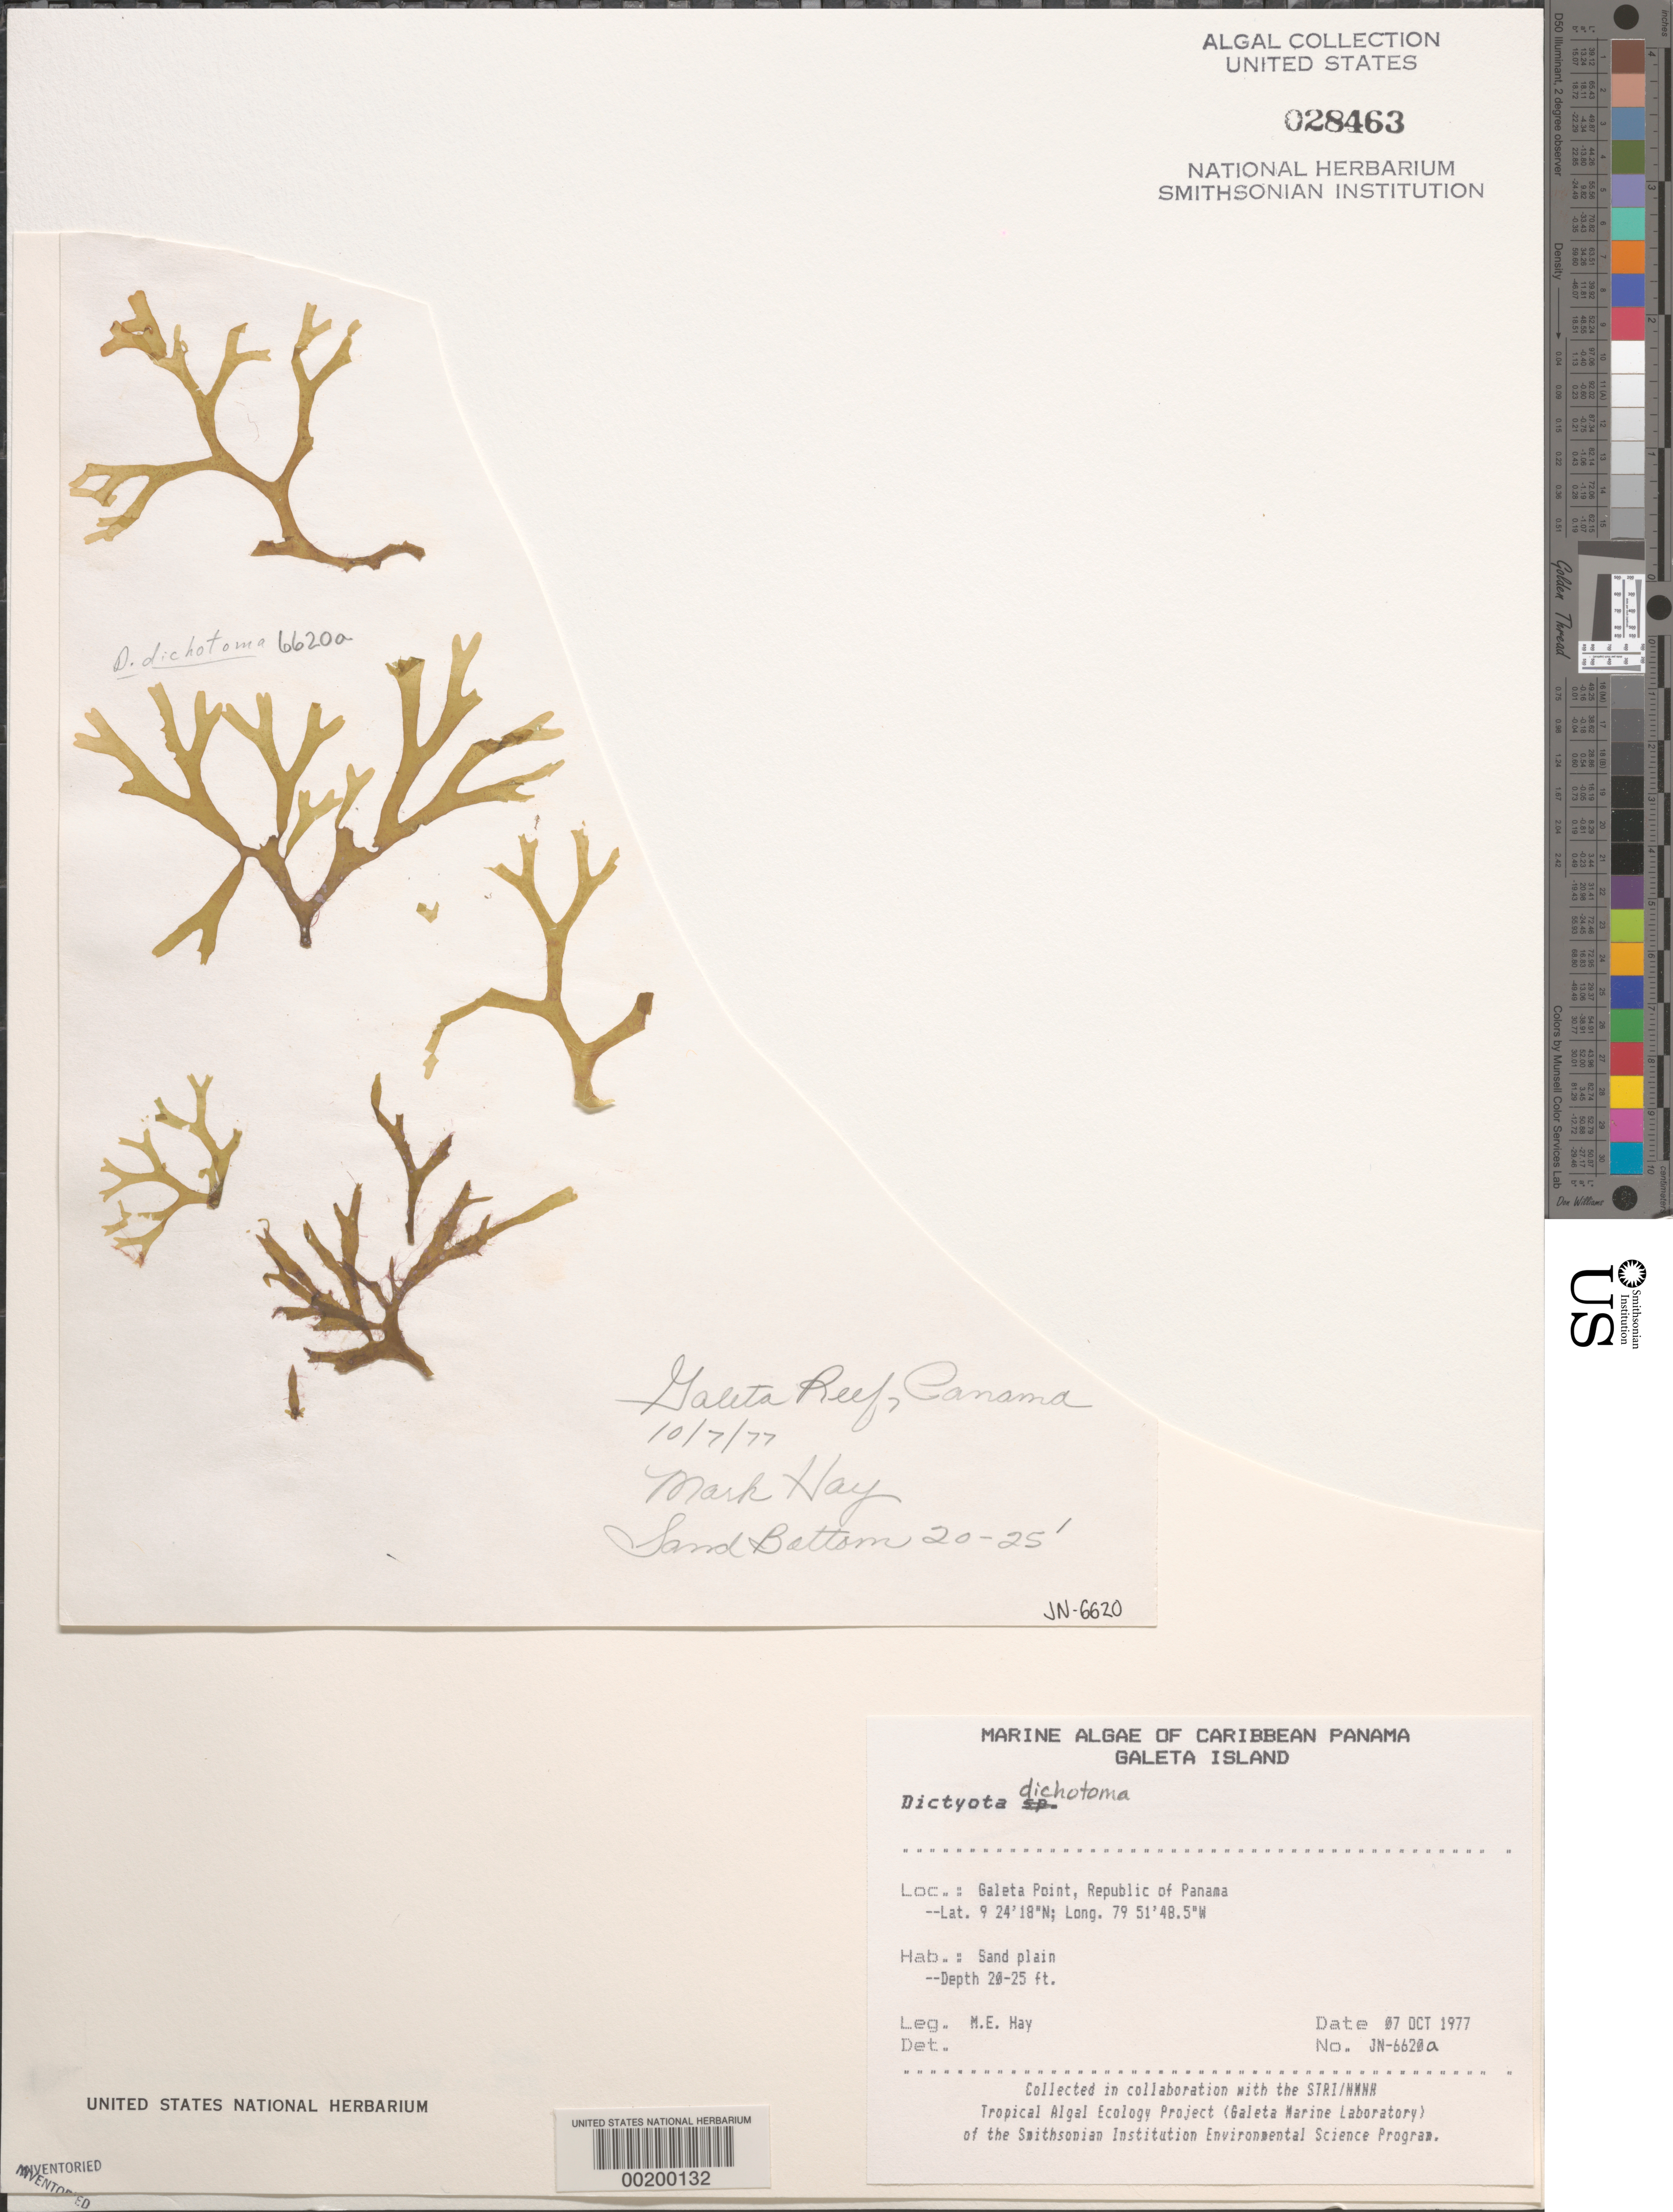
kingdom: Chromista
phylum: Ochrophyta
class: Phaeophyceae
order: Dictyotales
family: Dictyotaceae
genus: Dictyota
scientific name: Dictyota dichotoma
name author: (Huds.) J.V.Lamouroux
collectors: M. E. Hay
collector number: JN-6620a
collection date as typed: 07 Oct 1977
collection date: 1977-10-07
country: Panama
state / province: Colón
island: Galeta Island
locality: Galeta Point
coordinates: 9 24' 18" N, 79 51' 48.5" W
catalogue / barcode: US 28463